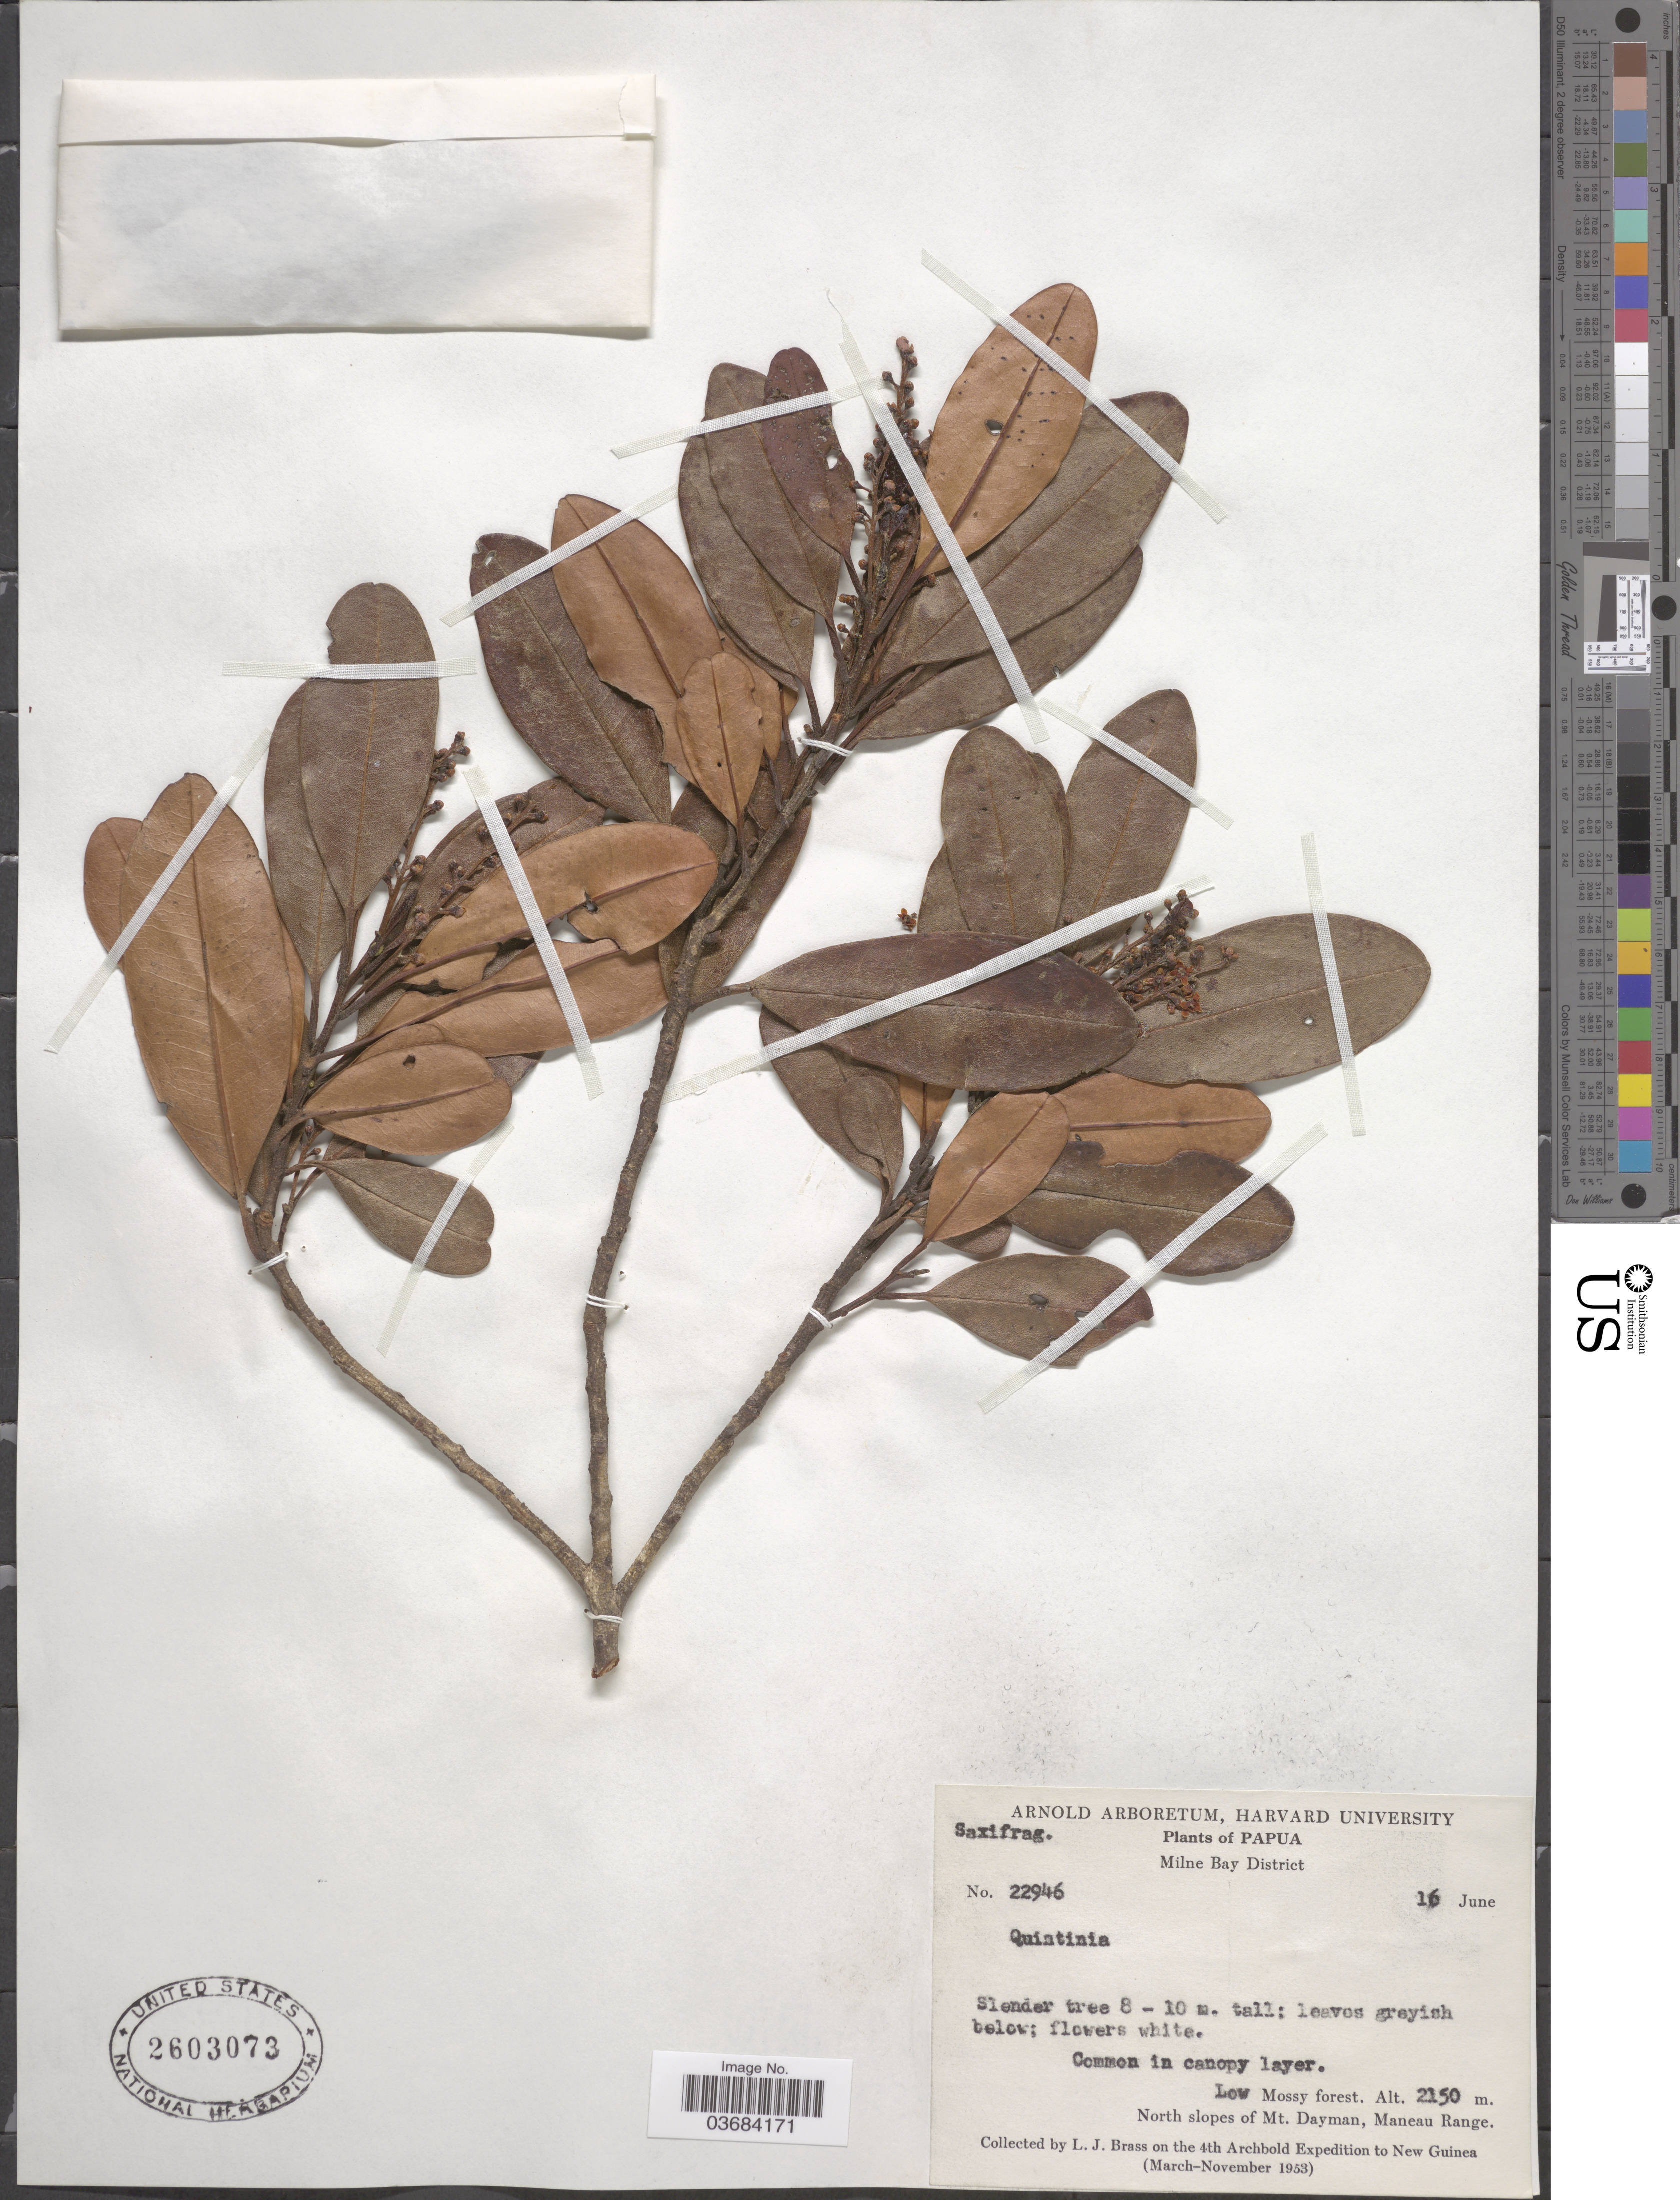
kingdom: Plantae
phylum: Tracheophyta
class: Magnoliopsida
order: Paracryphiales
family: Paracryphiaceae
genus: Quintinia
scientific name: Quintinia sp.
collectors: L. J. Brass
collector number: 22946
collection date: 1953-06-16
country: Papua New Guinea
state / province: Milne Bay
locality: Papua. Milne Bay District. North slopes of Mt. Dayman, Maneau Range. 4th Archbold Expedition to New Guinea (March-November 1953).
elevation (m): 2150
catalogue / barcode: US 2603073